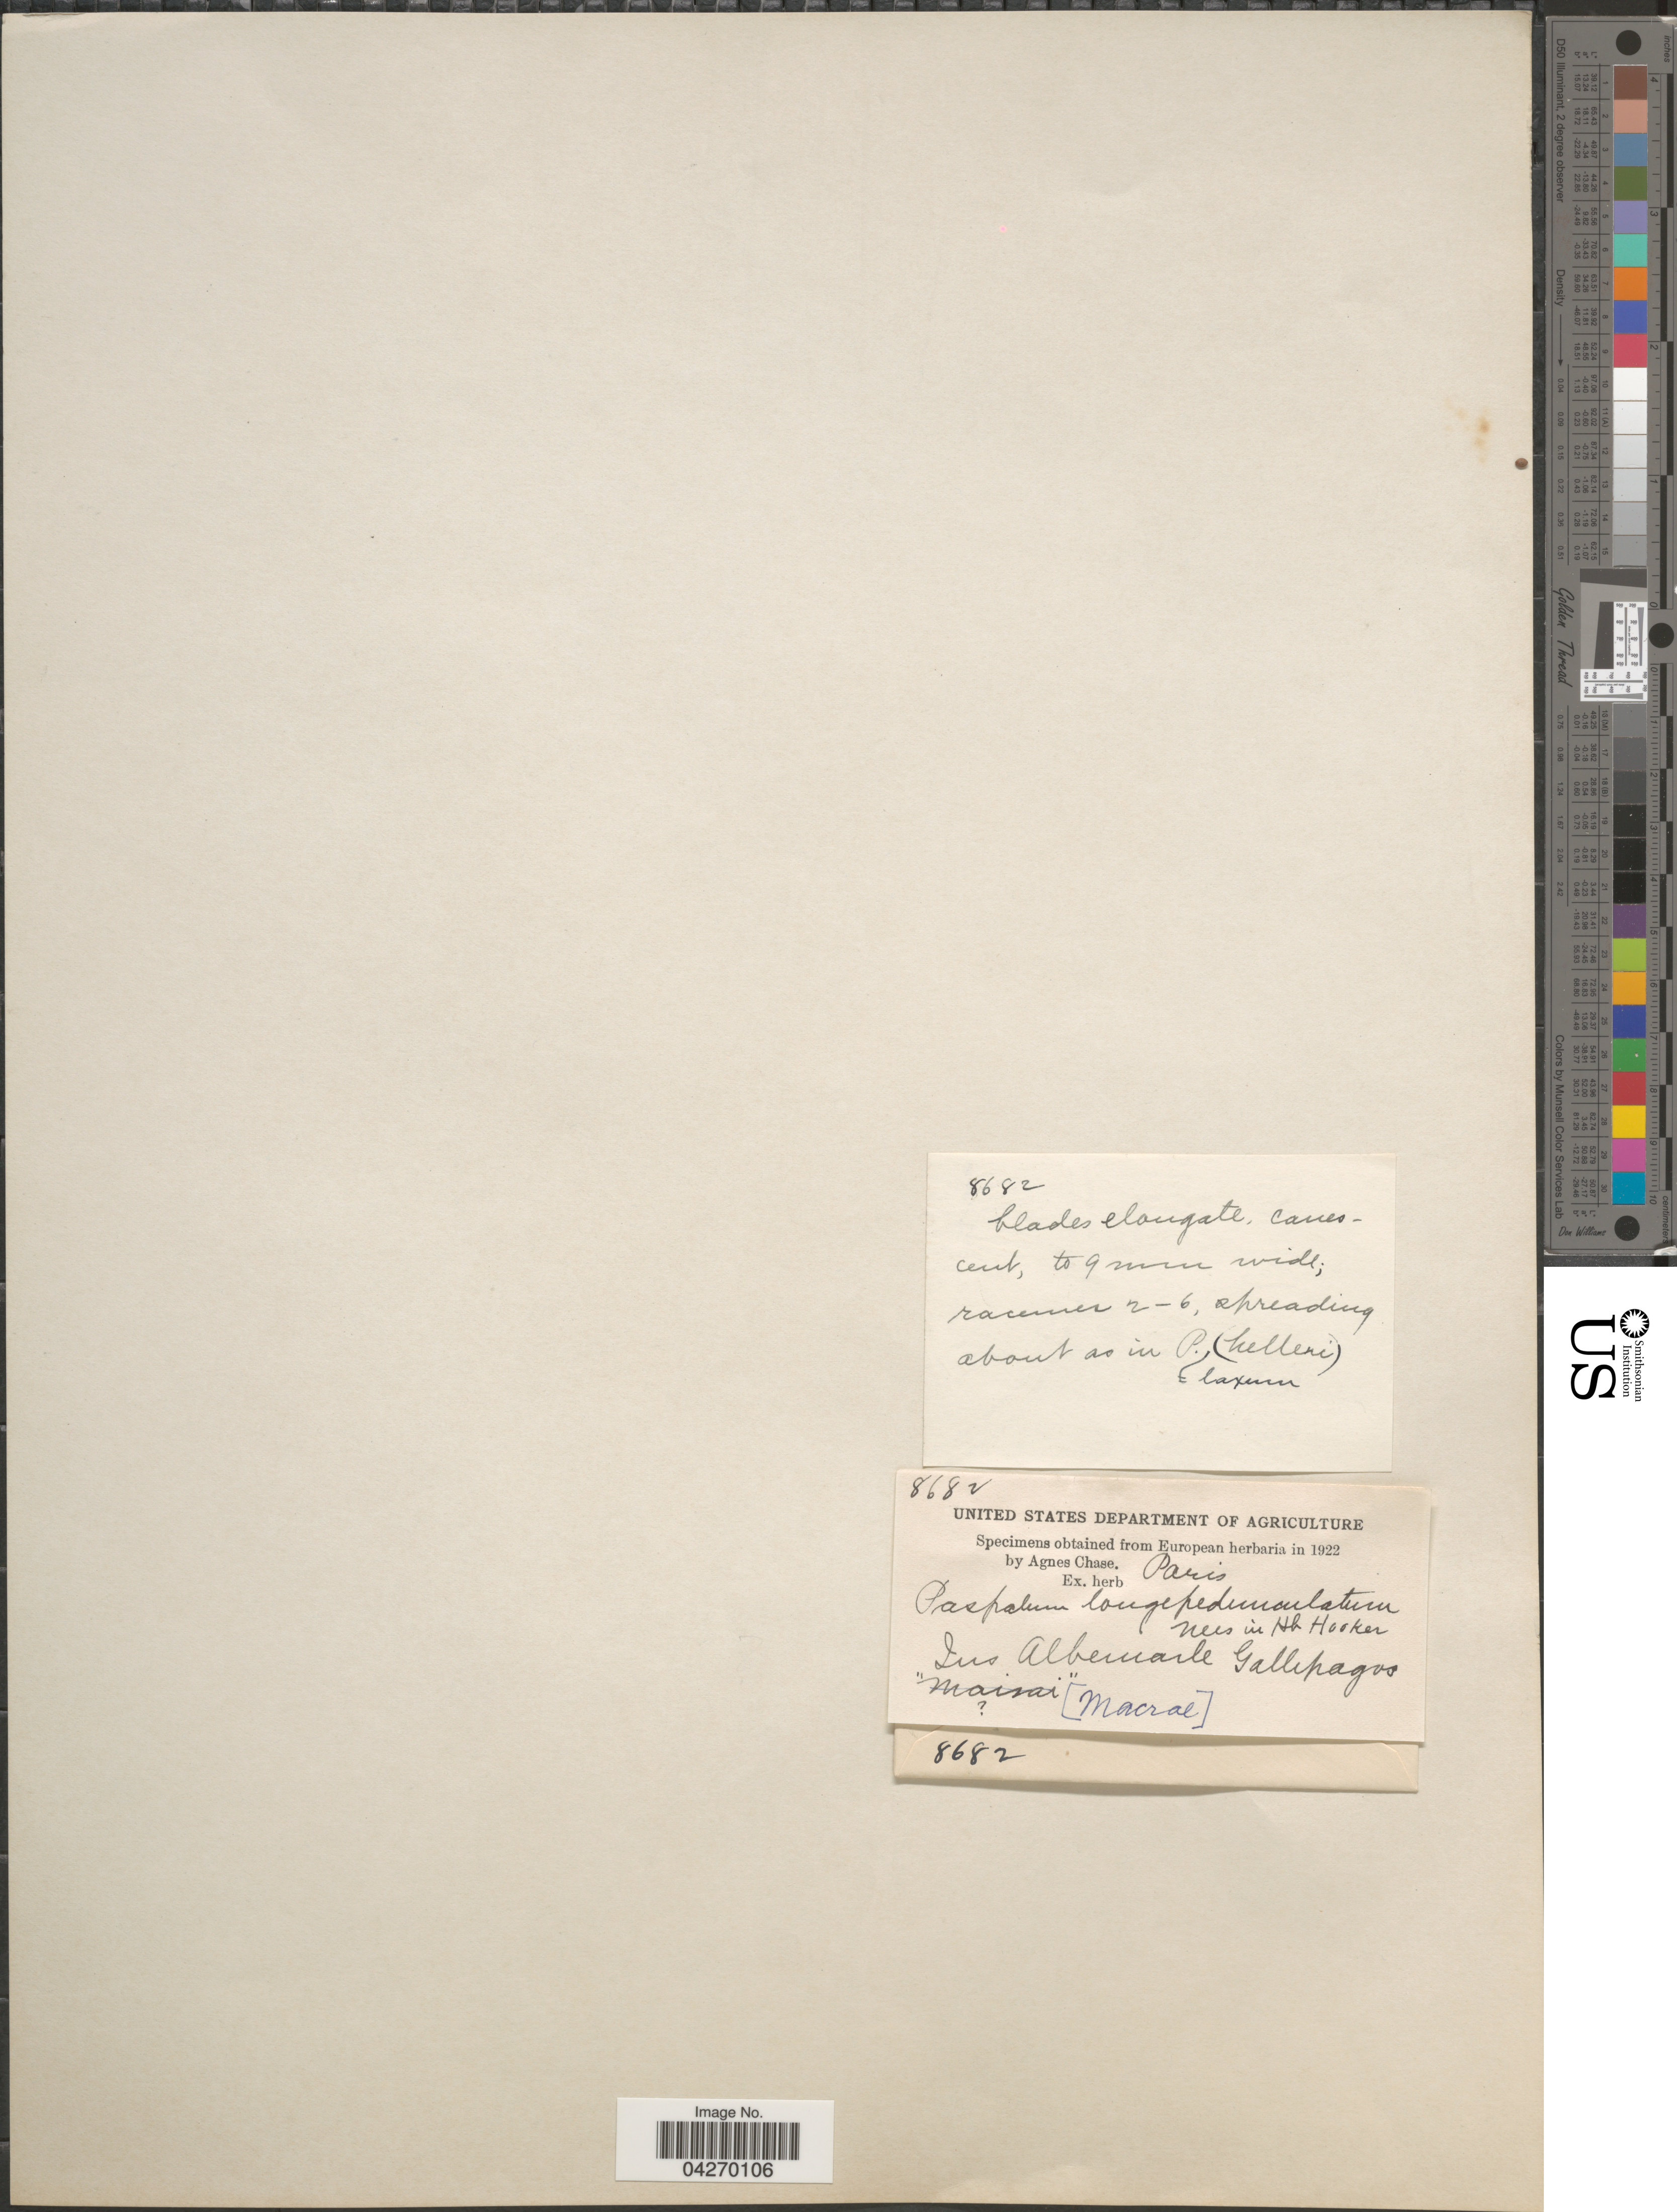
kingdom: Plantae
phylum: Tracheophyta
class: Liliopsida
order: Poales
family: Poaceae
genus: Paspalum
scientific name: Paspalum galapageium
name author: Chase ex Hitchc.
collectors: Macrae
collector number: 8682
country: Ecuador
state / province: Colón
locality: Ins Albemarle Gallipagos.